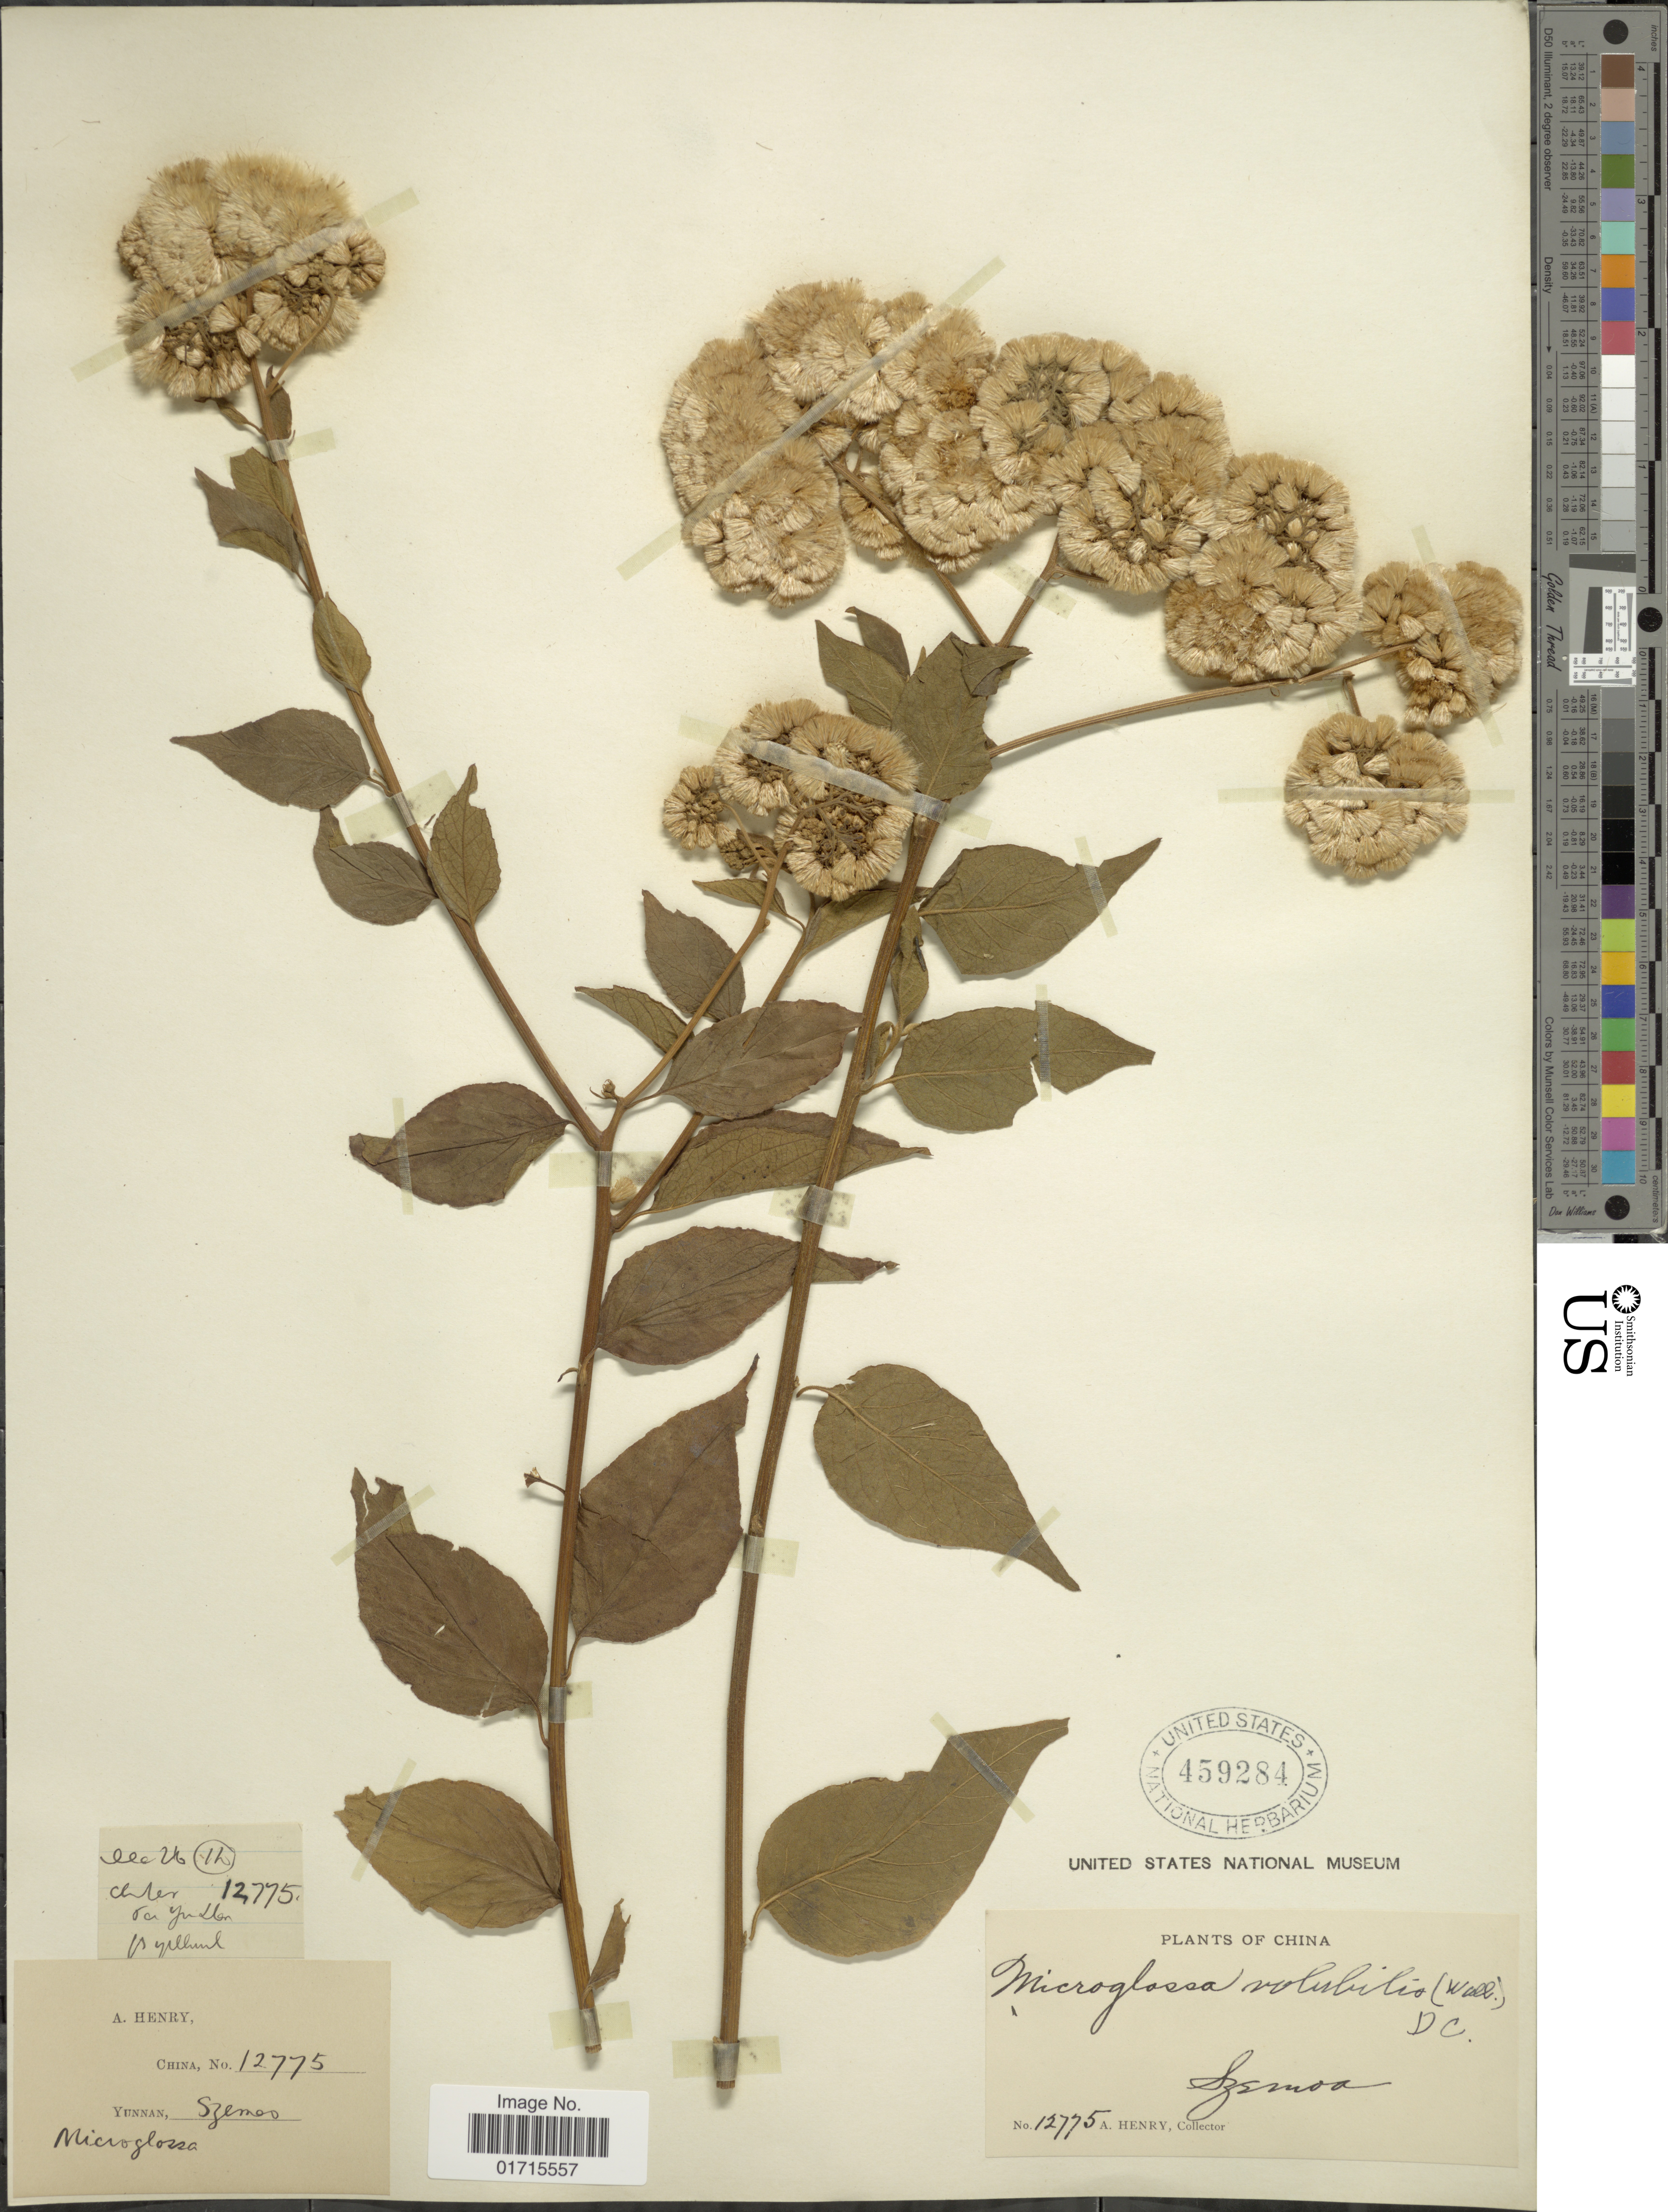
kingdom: Plantae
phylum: Tracheophyta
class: Magnoliopsida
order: Asterales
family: Asteraceae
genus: Microglossa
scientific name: Microglossa pyrifolia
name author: (Lam.) Kuntze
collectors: A. Henry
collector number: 12775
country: China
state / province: Yunnan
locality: China, Yunnan, Szemoa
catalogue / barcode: US 459284